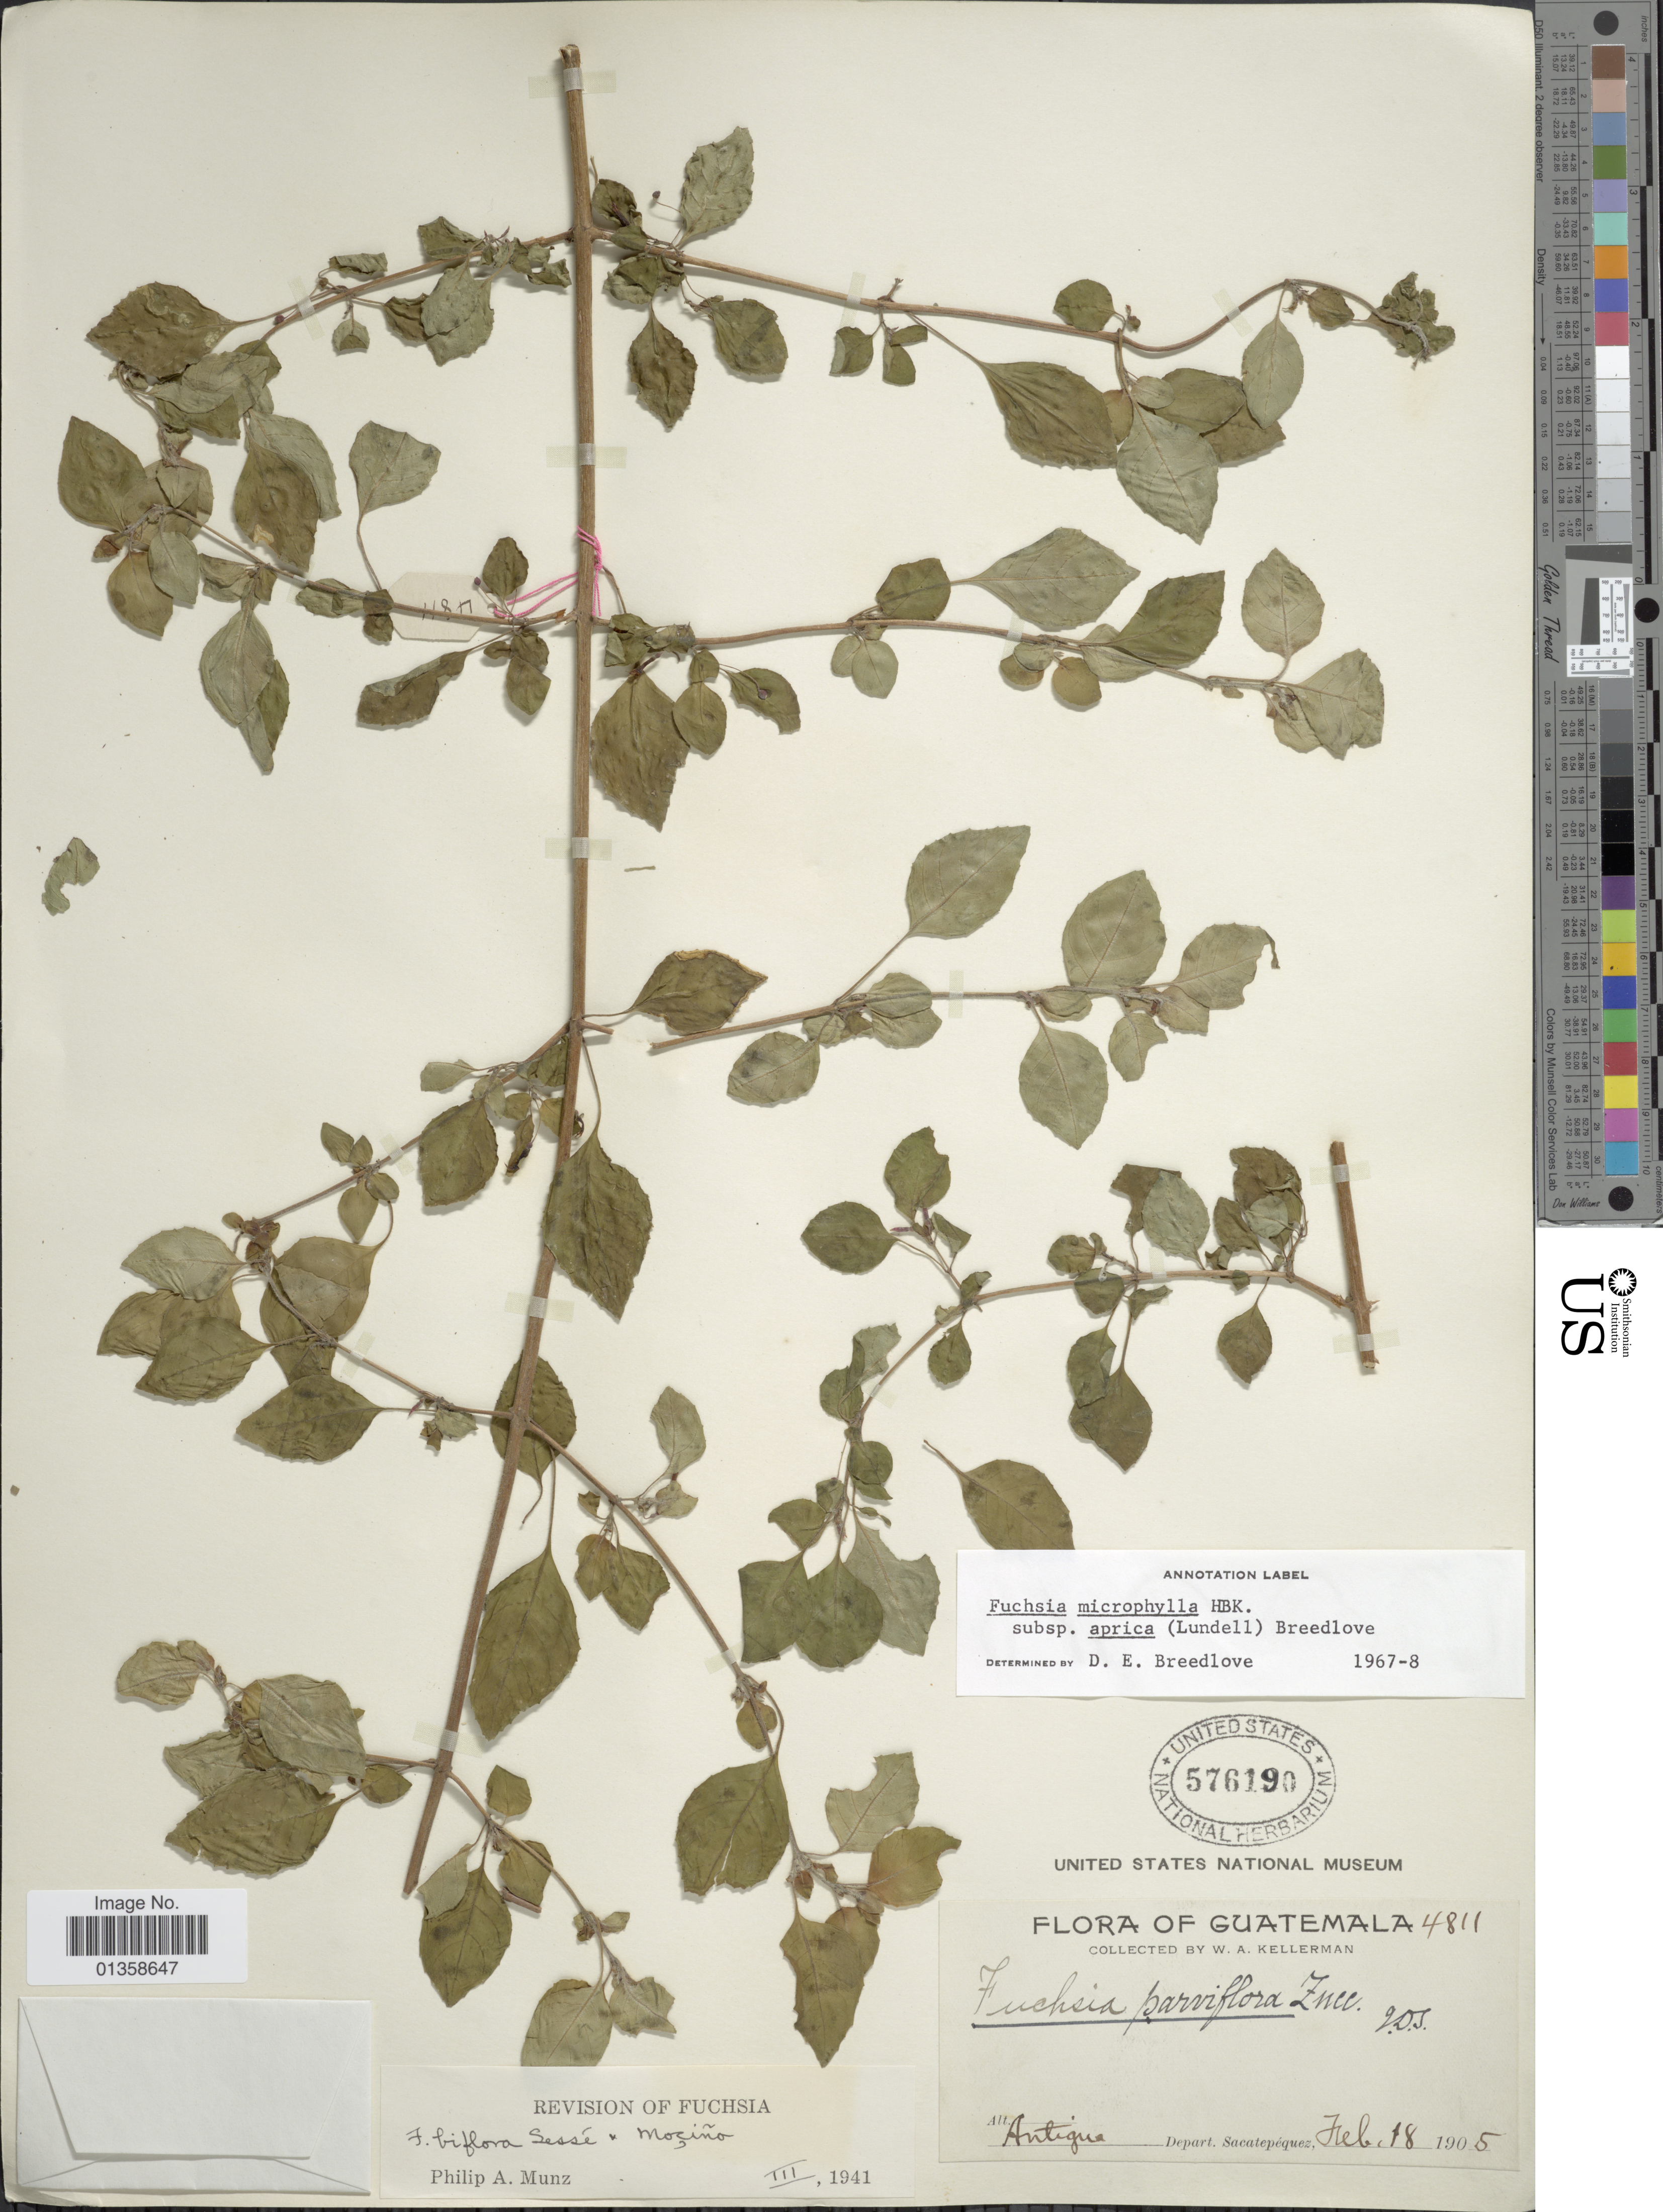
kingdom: Plantae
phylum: Tracheophyta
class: Magnoliopsida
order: Myrtales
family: Onagraceae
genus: Fuchsia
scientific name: Fuchsia microphylla subsp. aprica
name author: (Lundell) Breedlove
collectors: W. Kellerman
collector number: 4811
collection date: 1905-02-18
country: Guatemala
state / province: Sacatepéquez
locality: Antigua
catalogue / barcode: US 576190